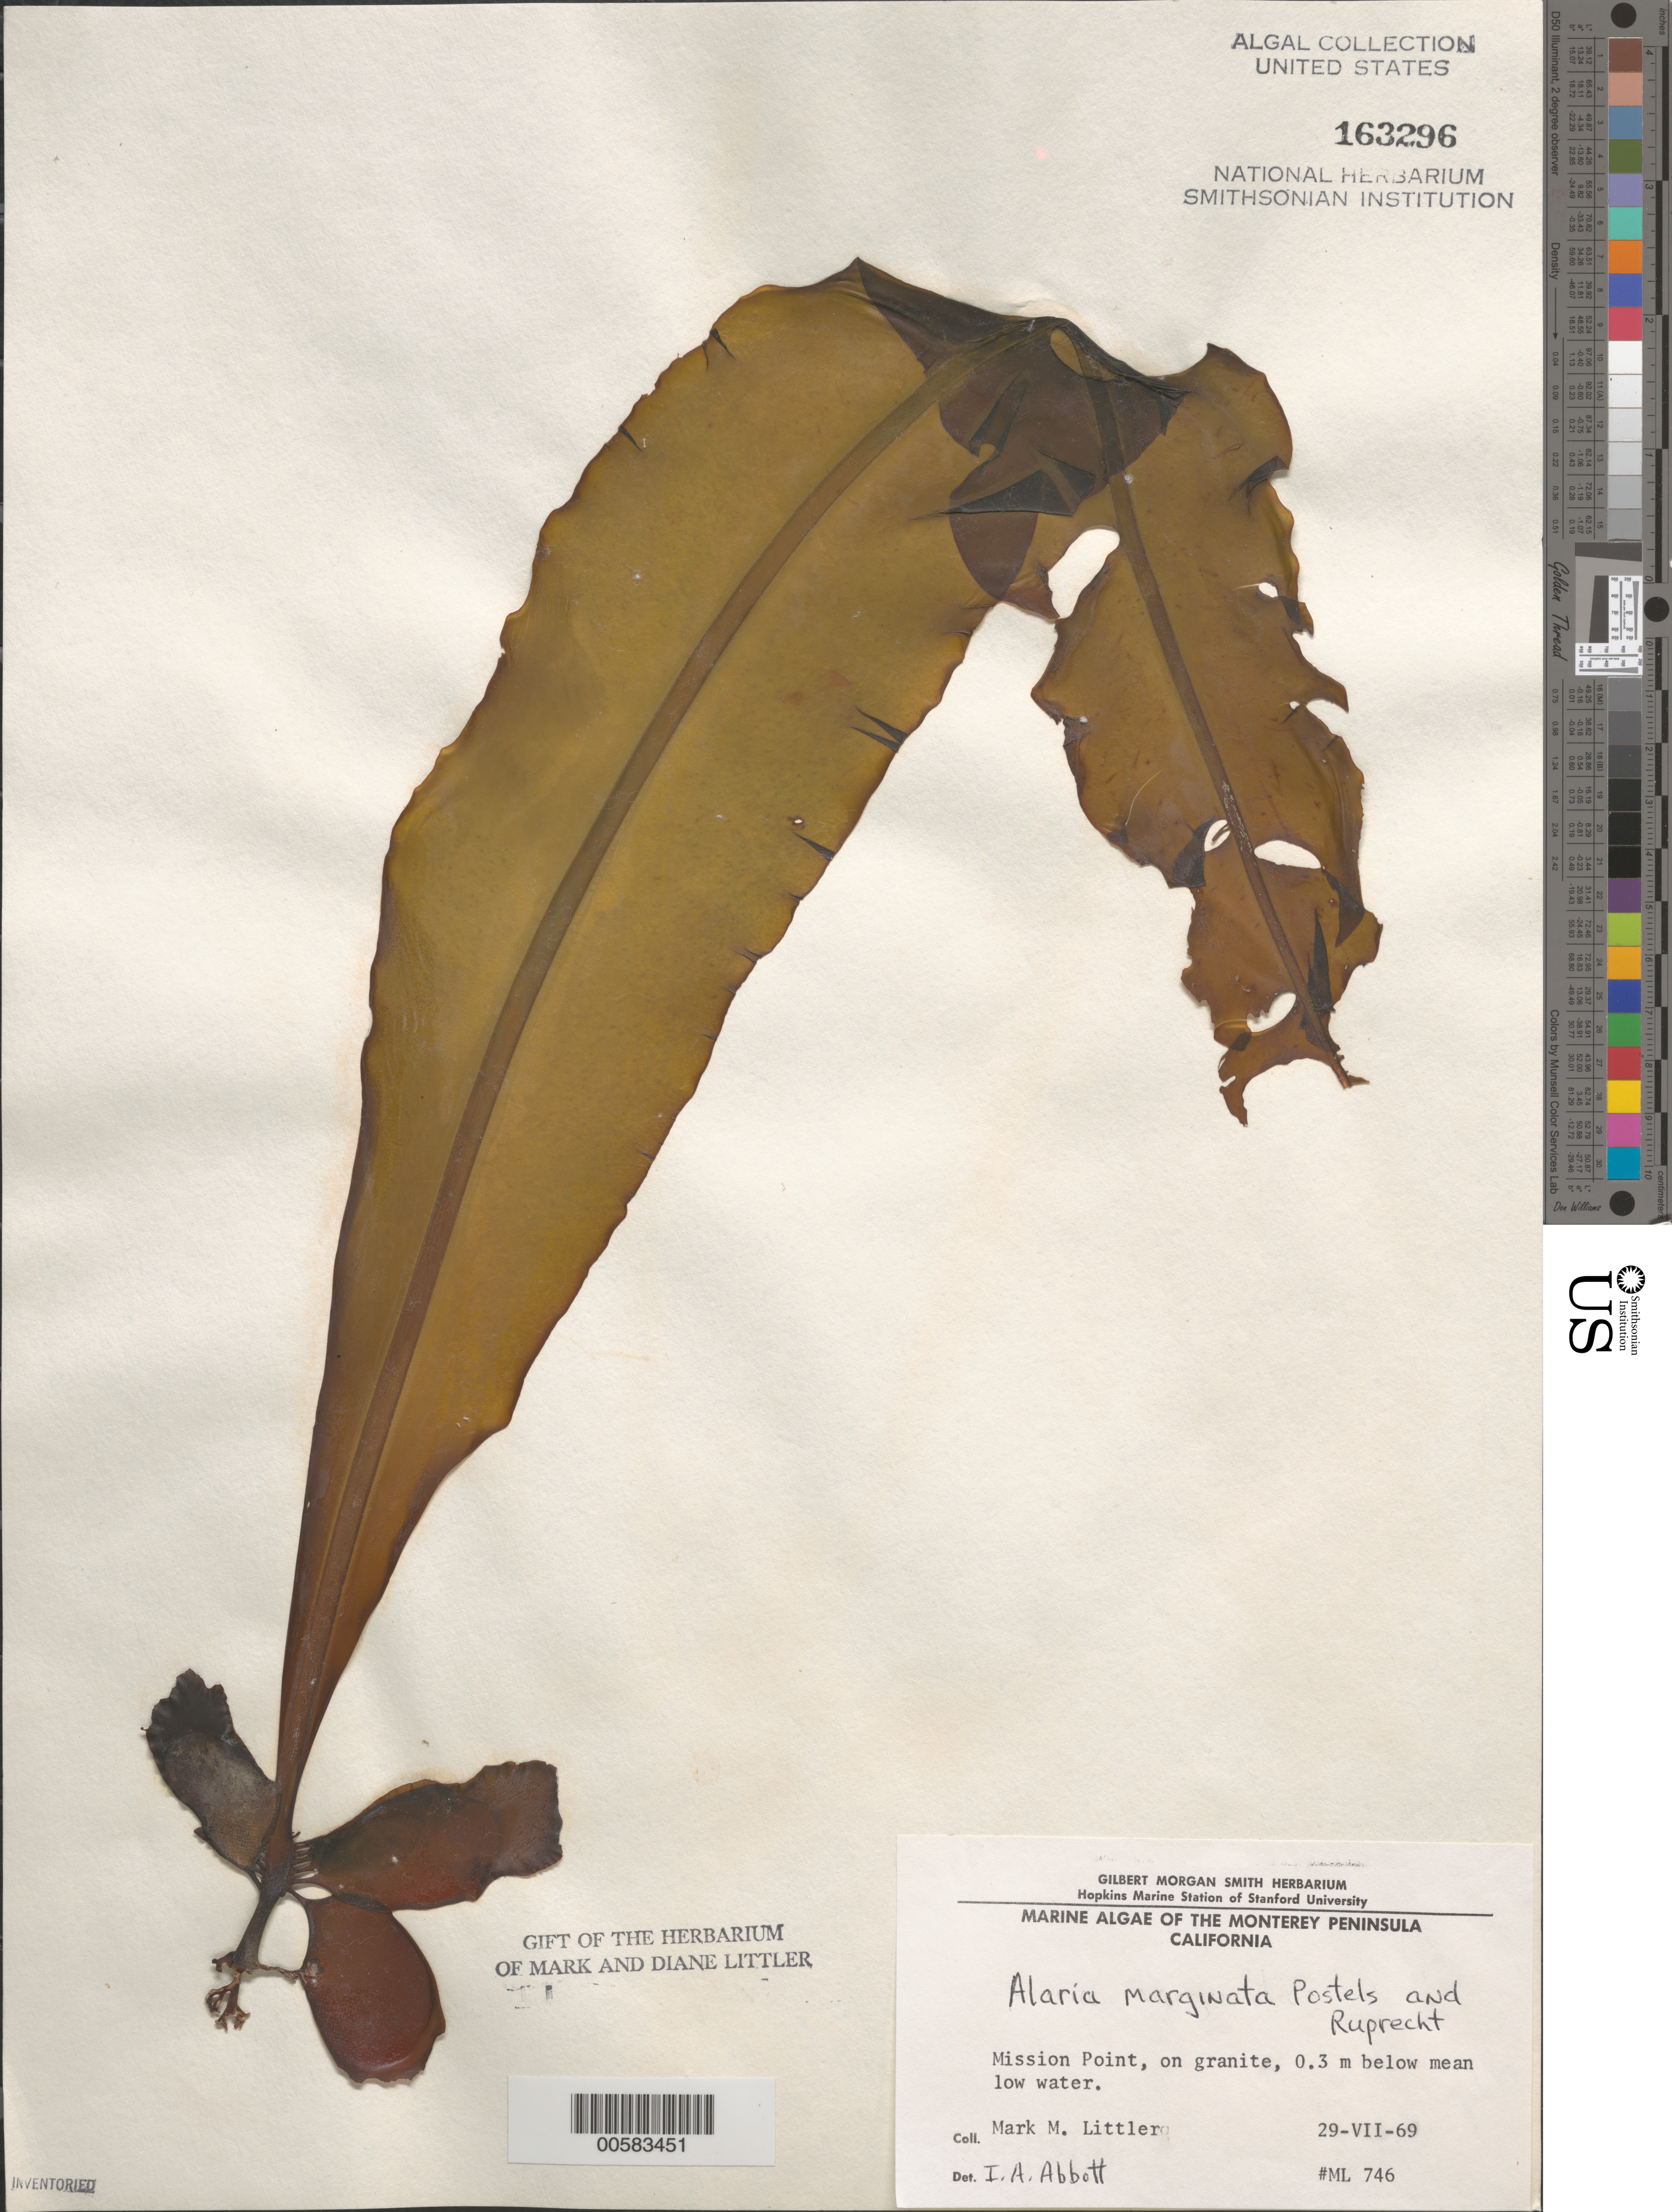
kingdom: Chromista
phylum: Ochrophyta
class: Phaeophyceae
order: Laminariales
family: Alariaceae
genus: Alaria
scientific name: Alaria marginata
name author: Ruiz & Pav.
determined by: Abbott, Isabella A.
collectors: M. M. Littler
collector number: ML 746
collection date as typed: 29 Jul 1969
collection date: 1969-07-29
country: United States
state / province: California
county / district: Monterey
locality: Mission Point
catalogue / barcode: US 163296